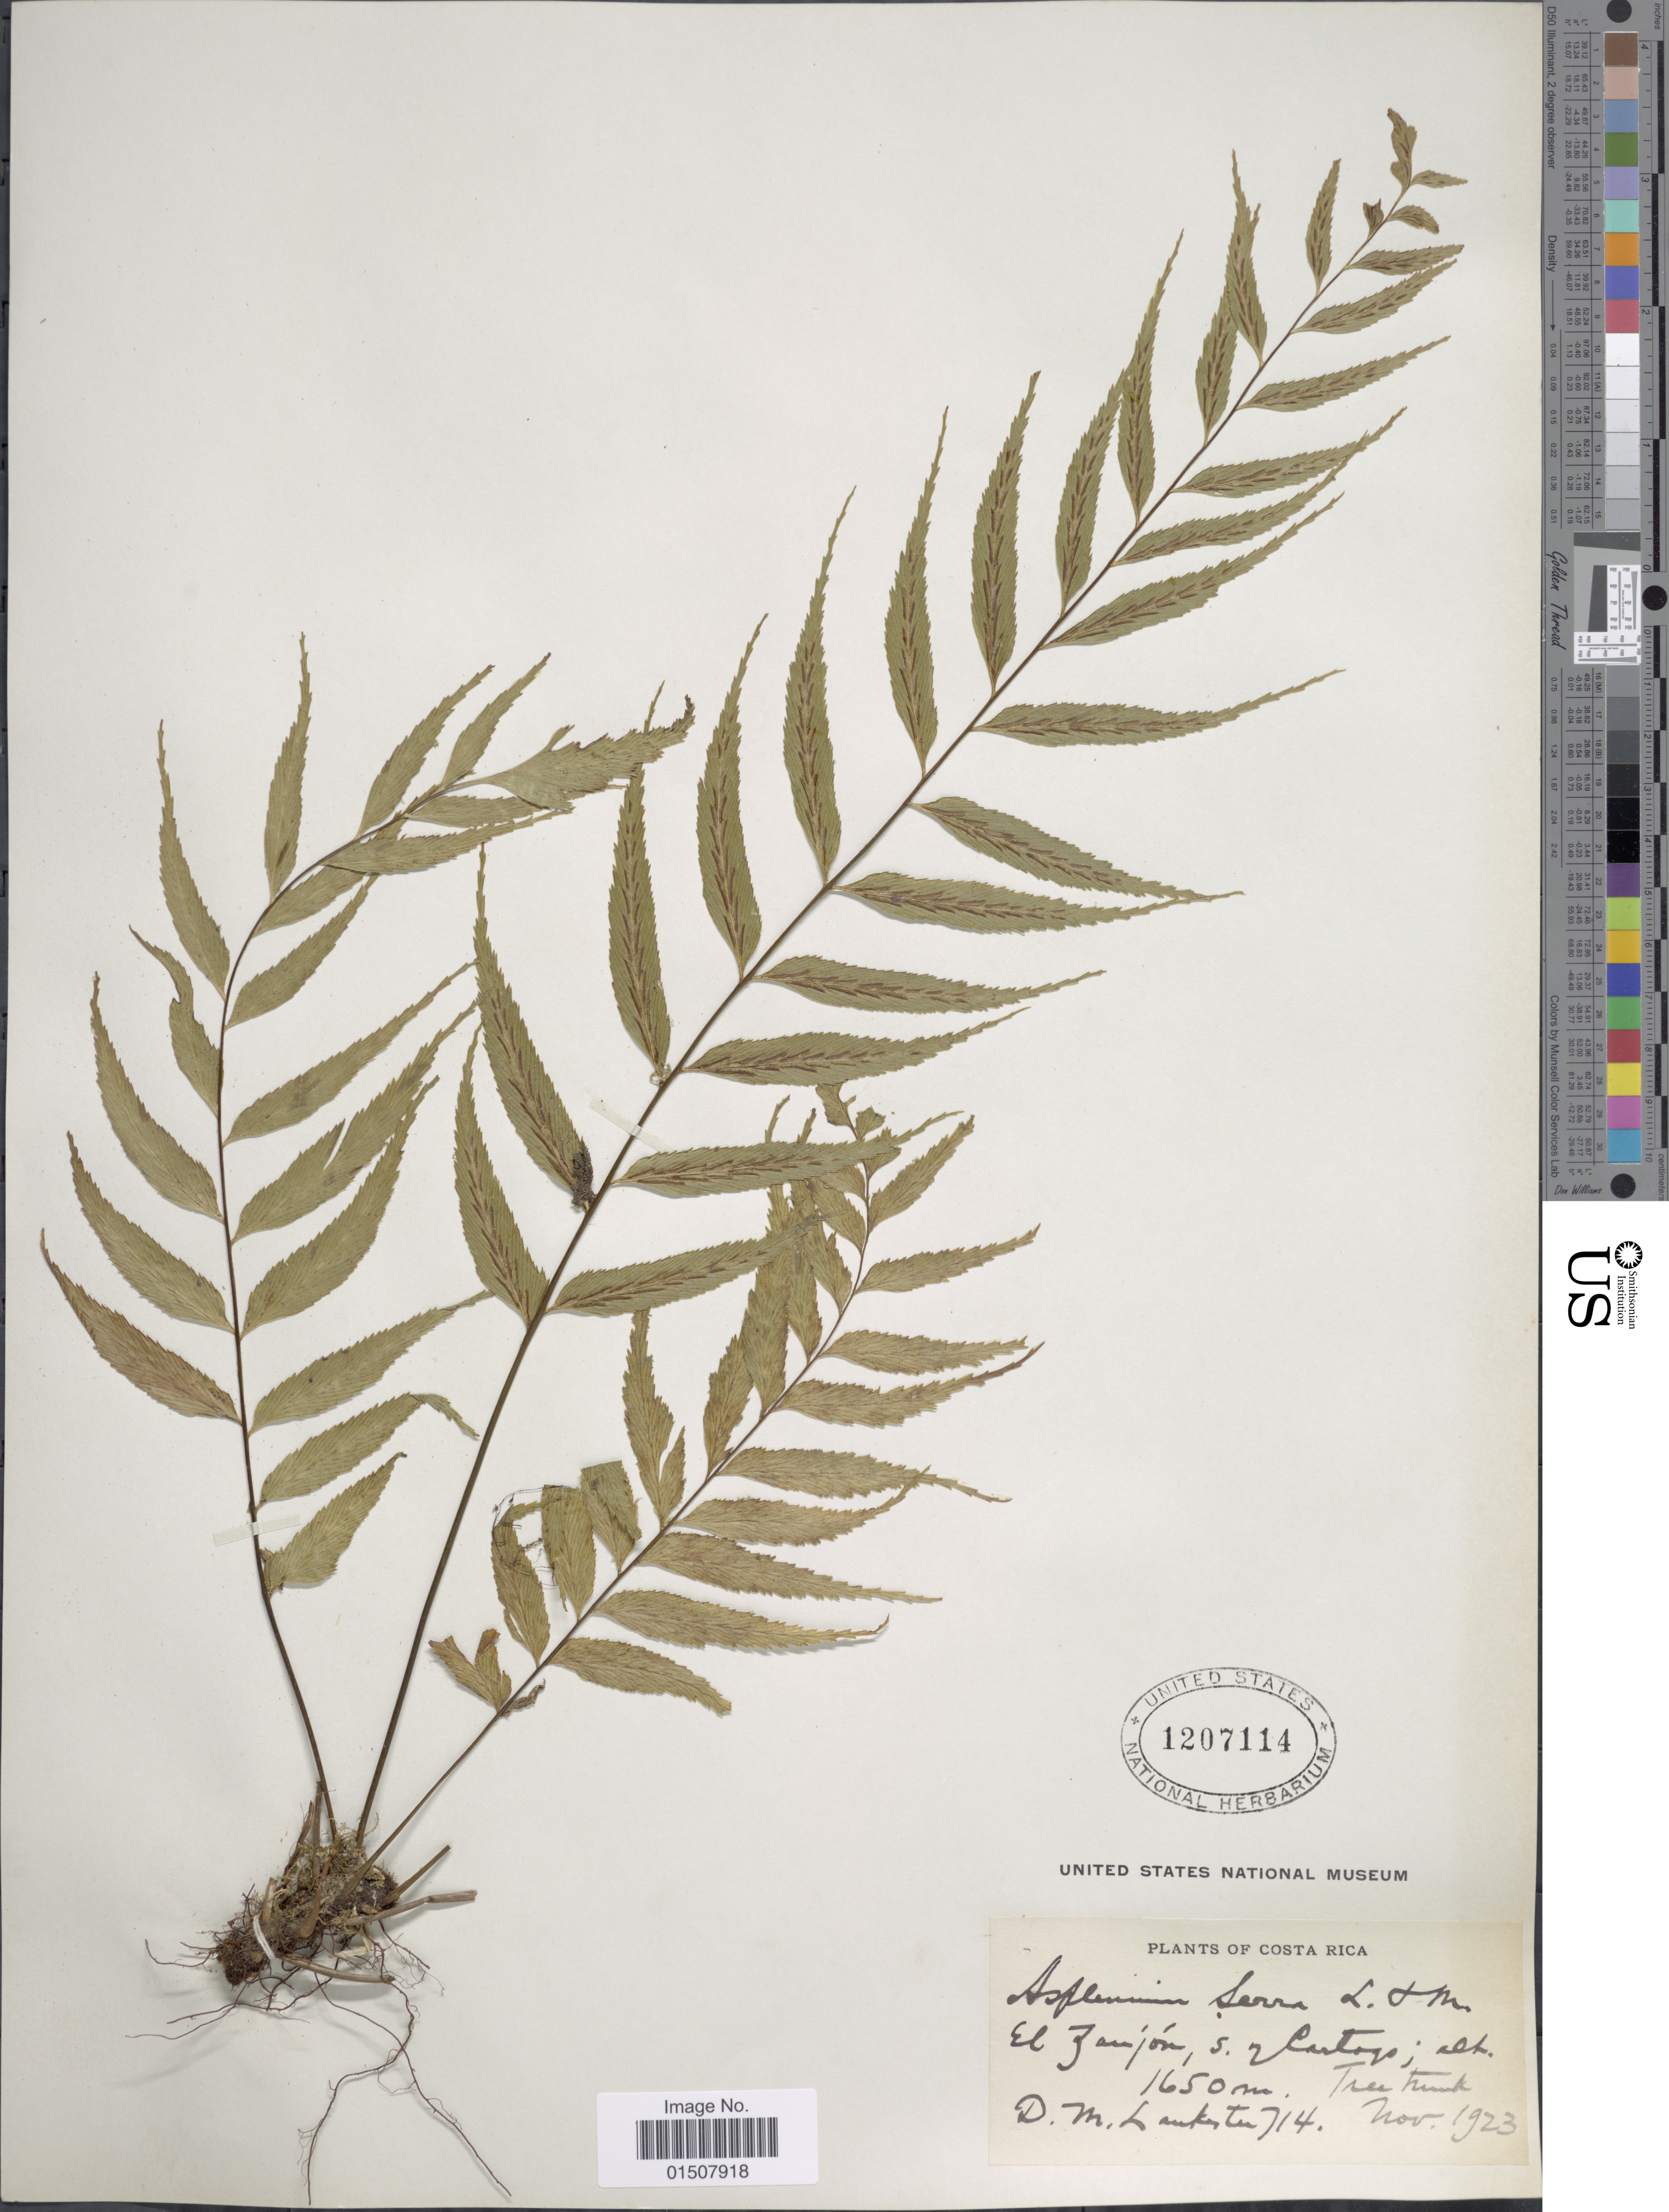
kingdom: Plantae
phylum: Tracheophyta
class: Polypodiopsida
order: Polypodiales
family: Aspleniaceae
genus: Asplenium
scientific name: Asplenium serra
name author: Langsd. & Fisch.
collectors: D. Lankester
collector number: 714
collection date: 1923-11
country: Costa Rica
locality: El Janjon, S. zlartago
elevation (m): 1650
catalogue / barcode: US 1207114